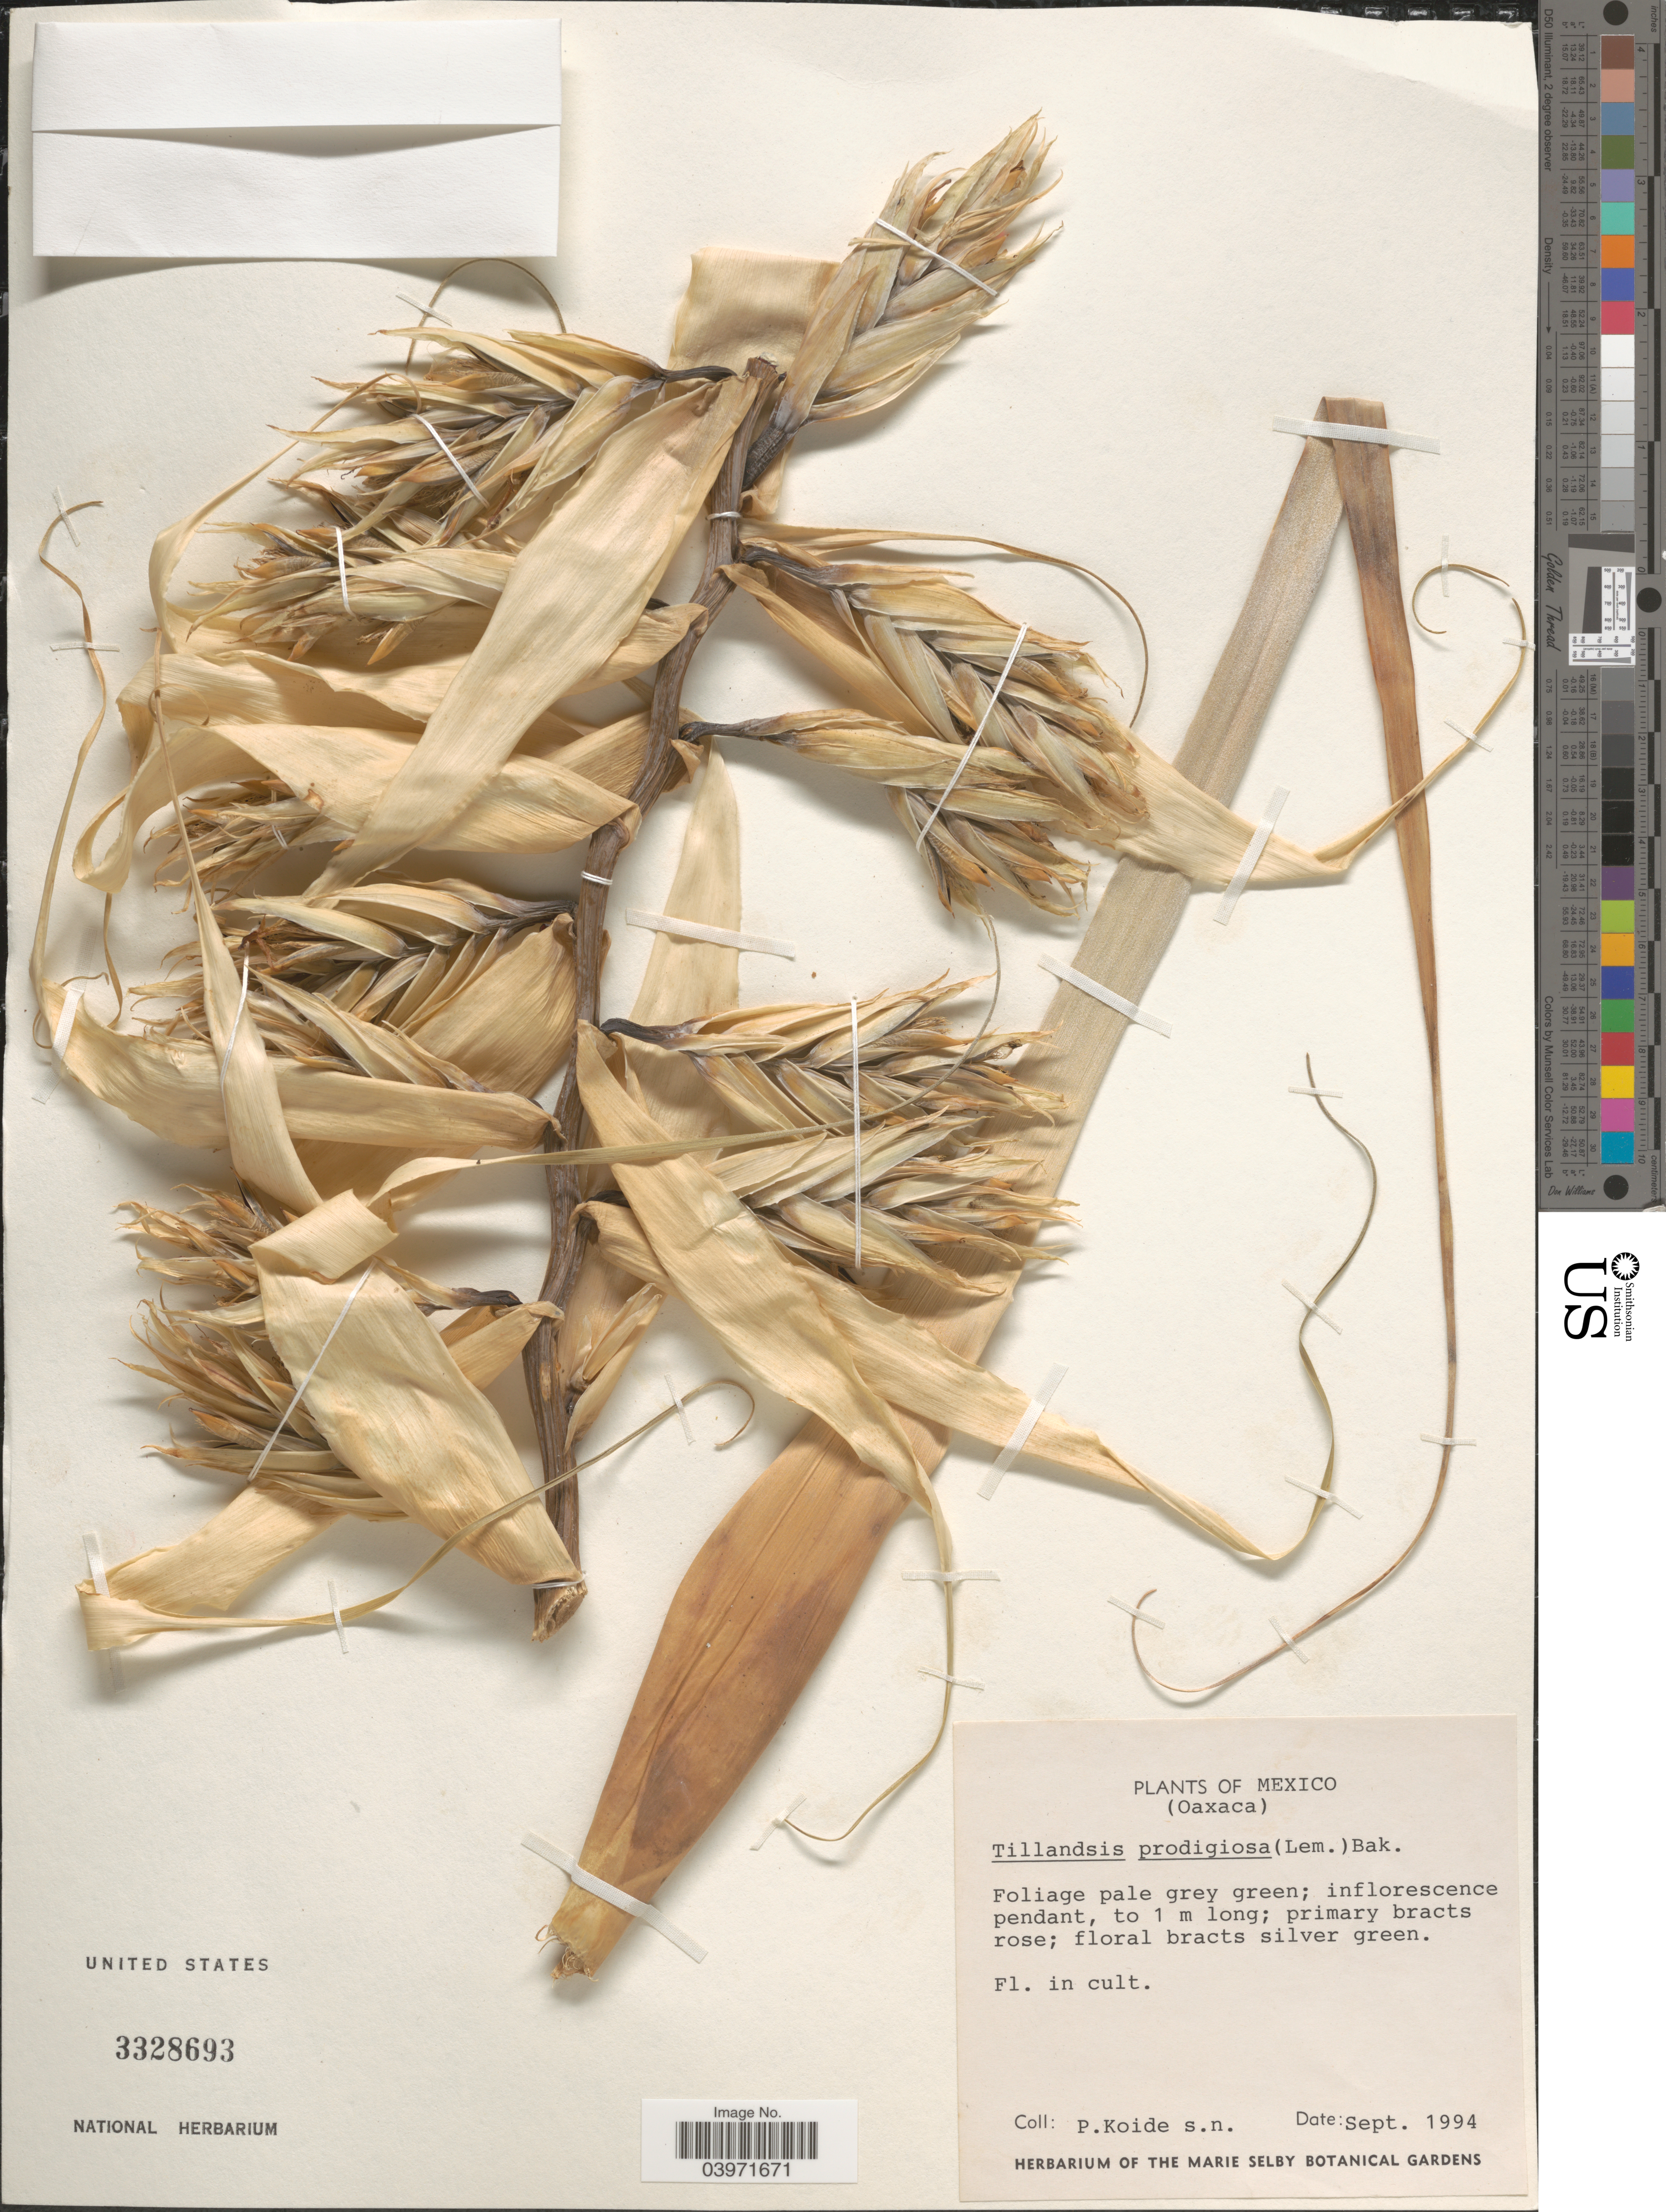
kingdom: Plantae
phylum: Tracheophyta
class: Liliopsida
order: Poales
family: Bromeliaceae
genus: Tillandsia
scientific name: Tillandsia prodigiosa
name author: (Lem.) Baker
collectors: P. Koide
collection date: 1994-09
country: United States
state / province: Florida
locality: The Shelby Botanical Gardens.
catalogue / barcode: US 3328693